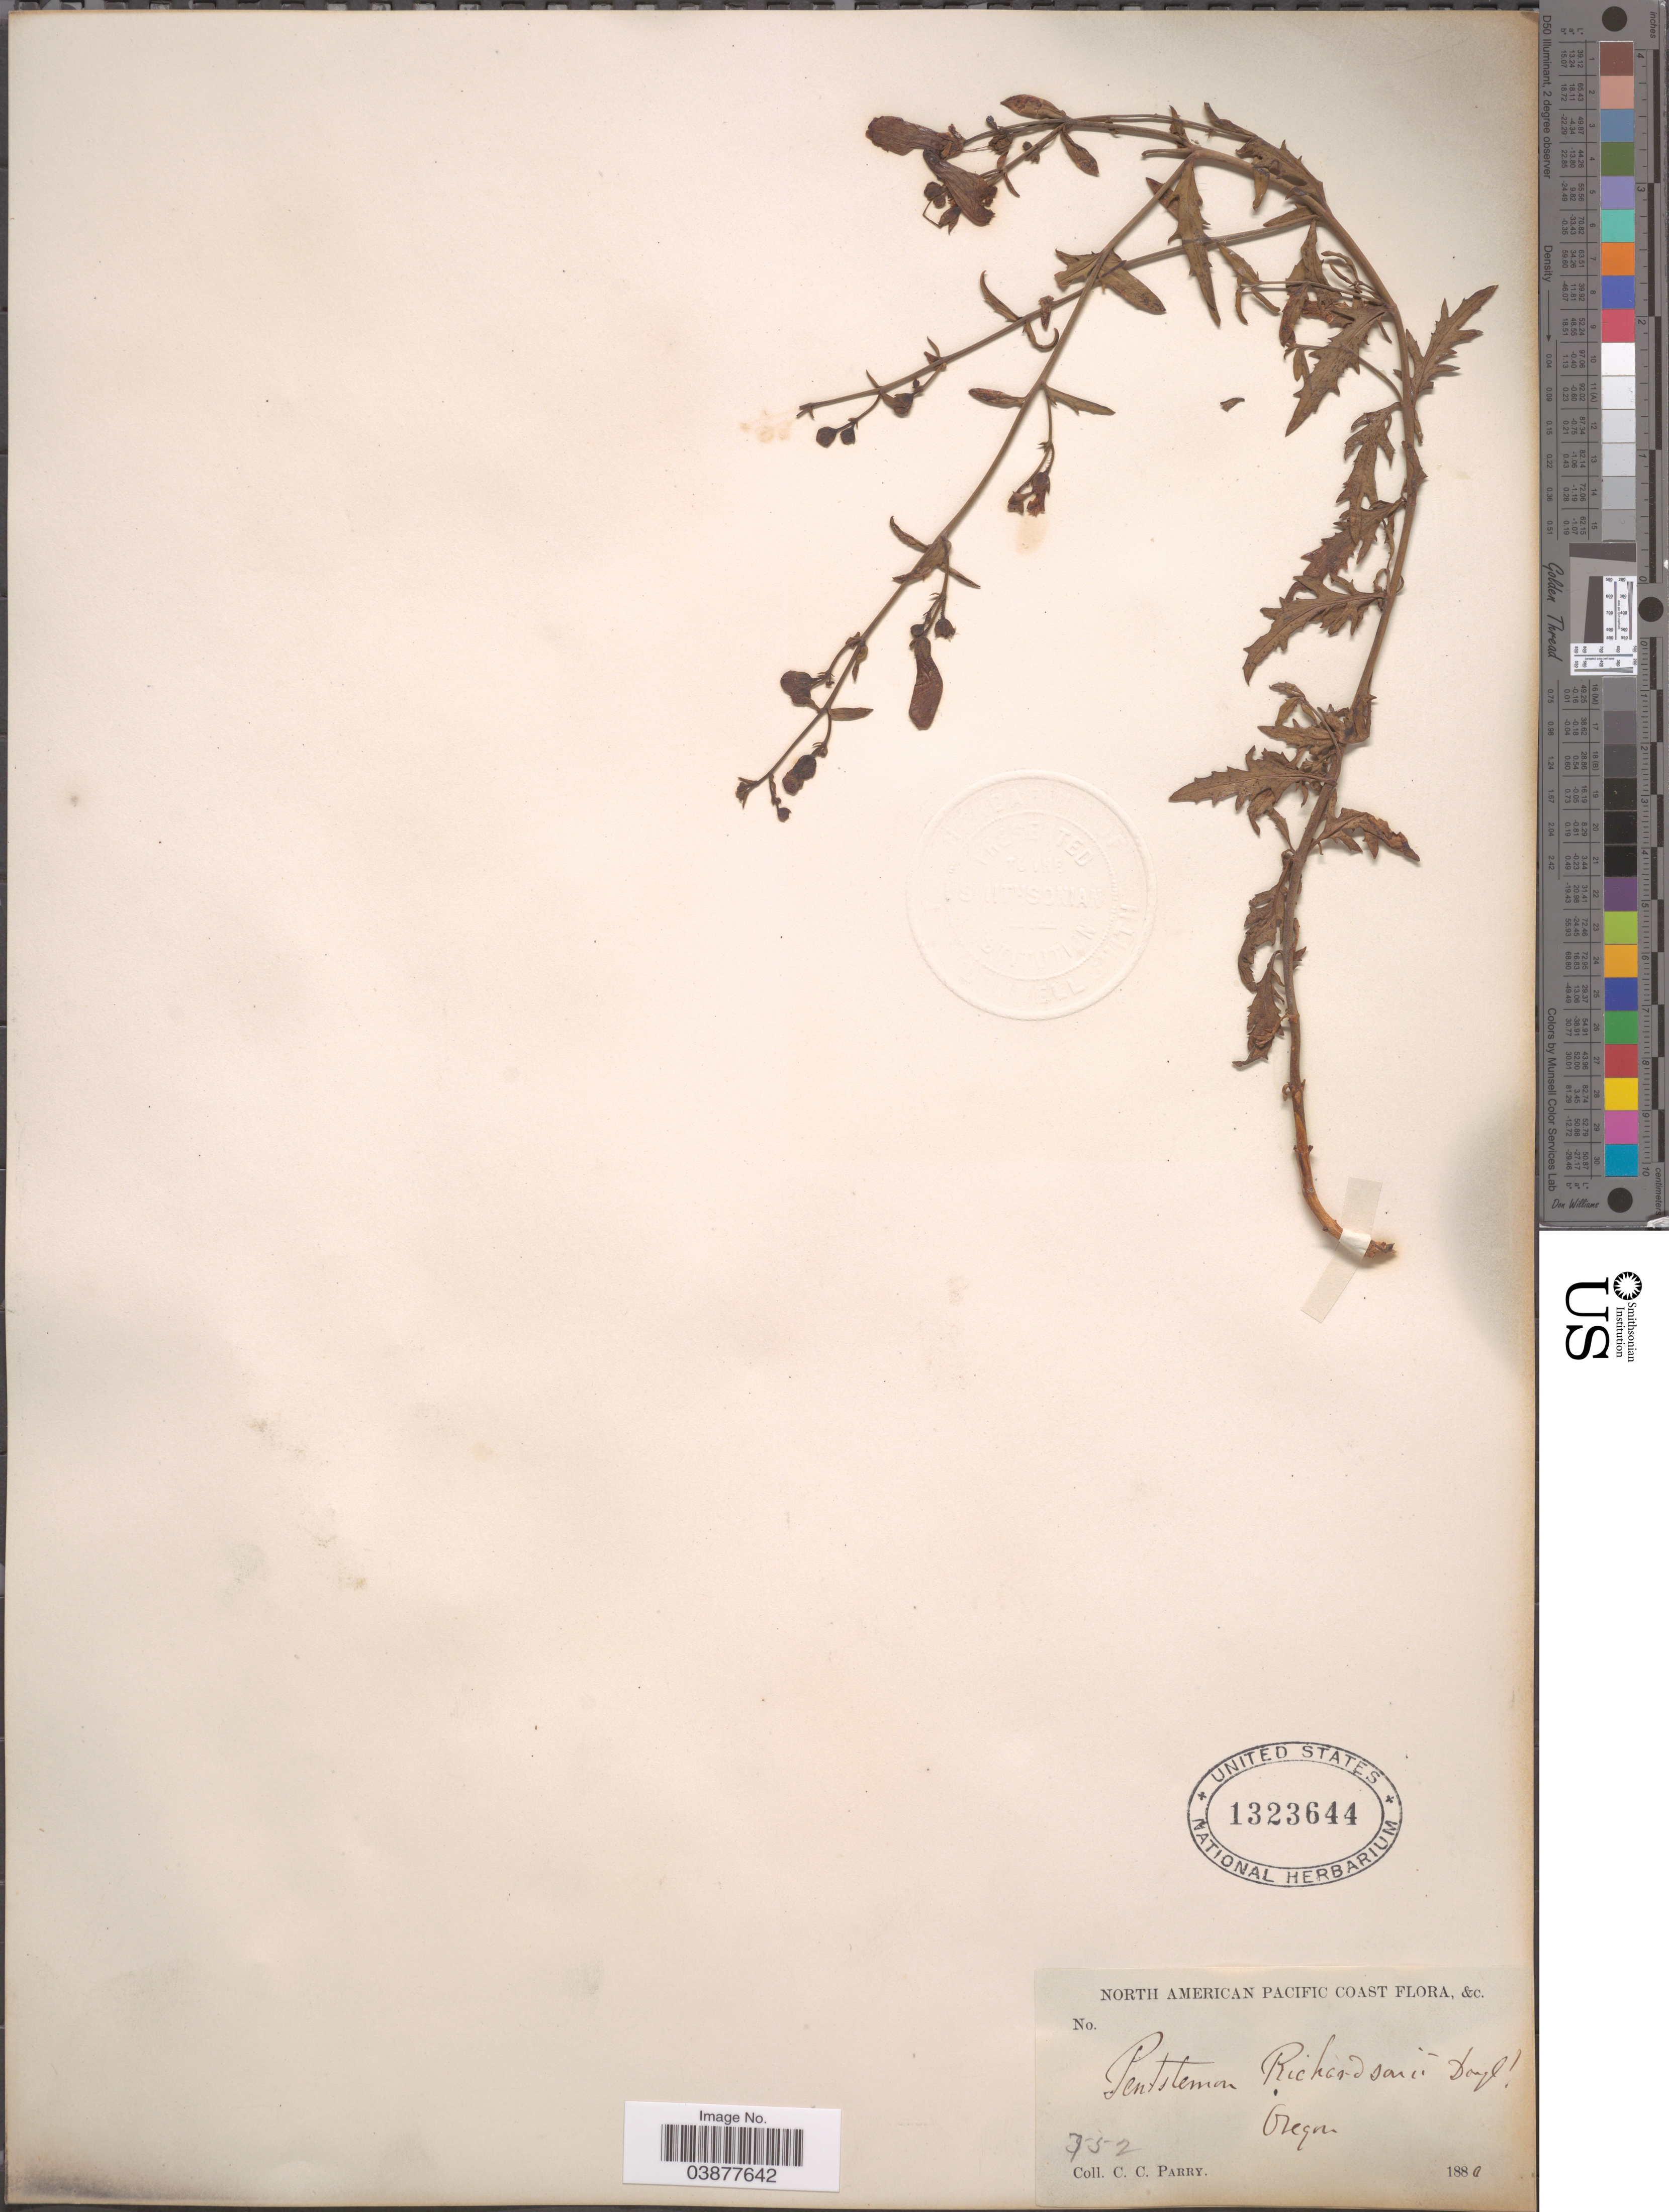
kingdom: Plantae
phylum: Tracheophyta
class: Magnoliopsida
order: Lamiales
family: Plantaginaceae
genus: Penstemon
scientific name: Penstemon richardsonii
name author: Douglas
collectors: C. C. Parry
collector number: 752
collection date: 1880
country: United States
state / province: Oregon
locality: North American Pacific Coast.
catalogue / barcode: US 1323644